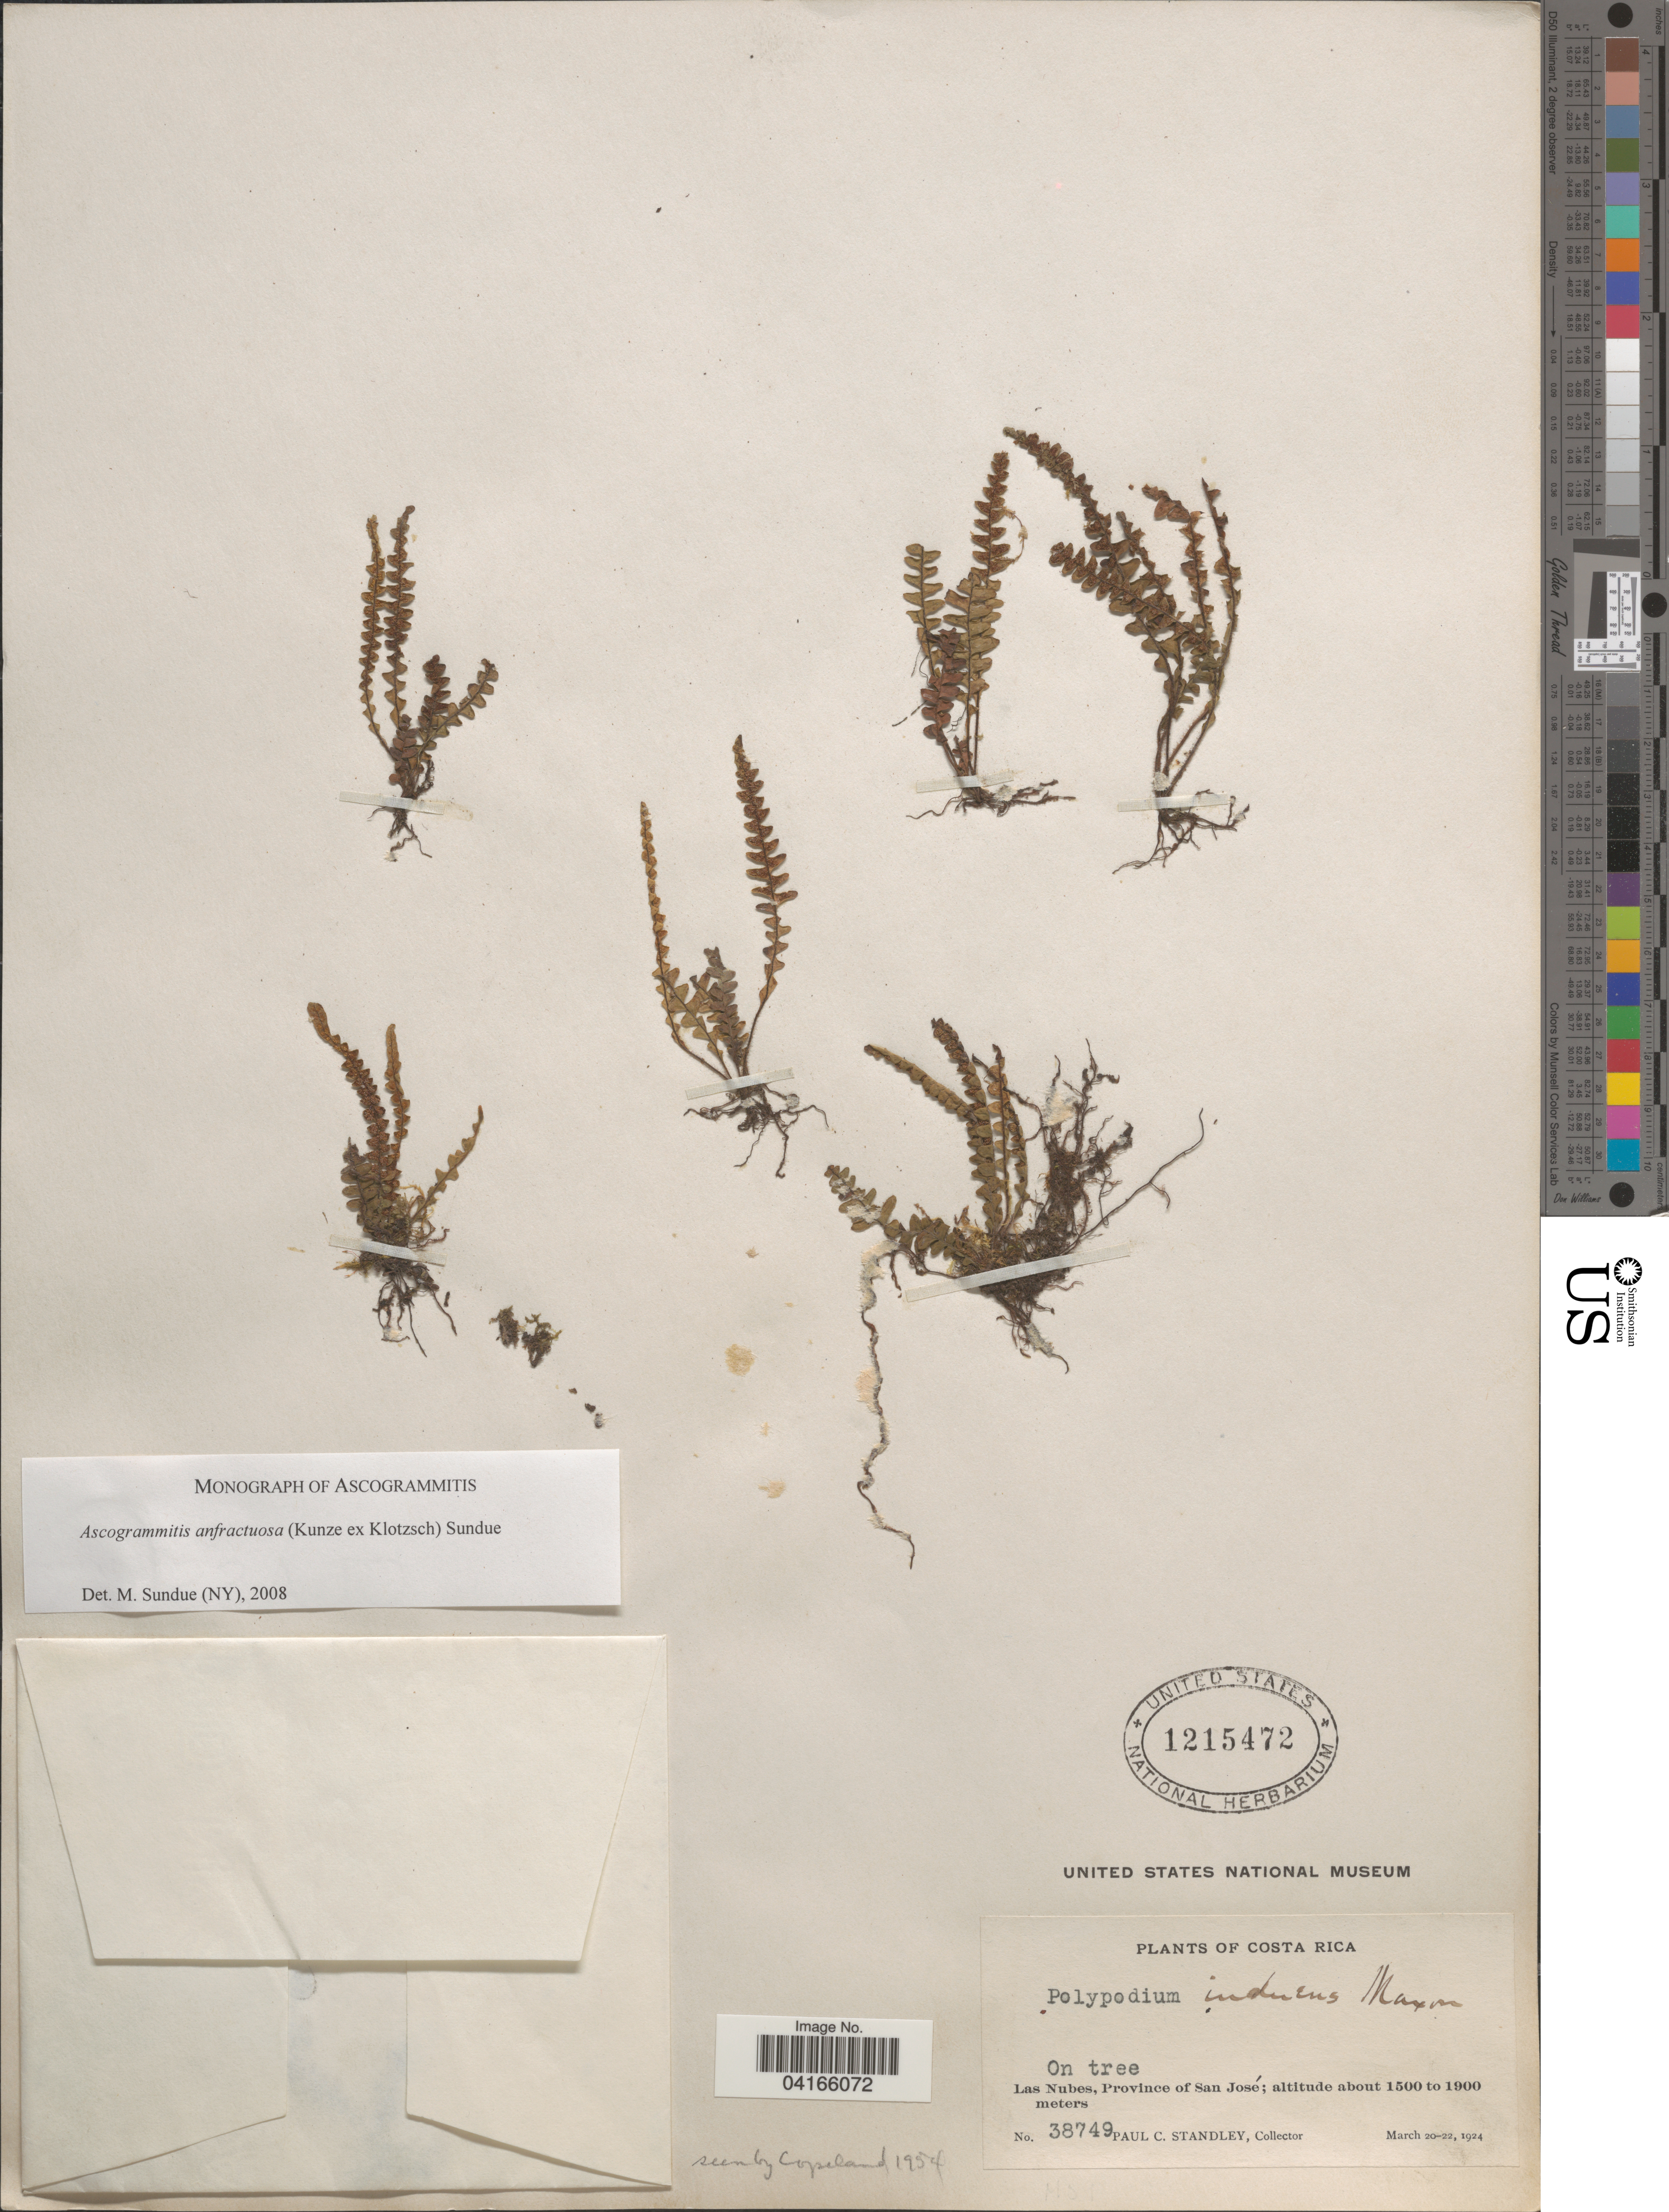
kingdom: Plantae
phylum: Tracheophyta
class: Polypodiopsida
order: Polypodiales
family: Polypodiaceae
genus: Ascogrammitis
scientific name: Ascogrammitis anfractuosa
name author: (Kunze ex Klotzsch) Sundue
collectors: P. C. Standley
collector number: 38749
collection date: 1924-03-20/1924-03-22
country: Costa Rica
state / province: San José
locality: Las Nubes.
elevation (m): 1500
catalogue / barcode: US 1215472